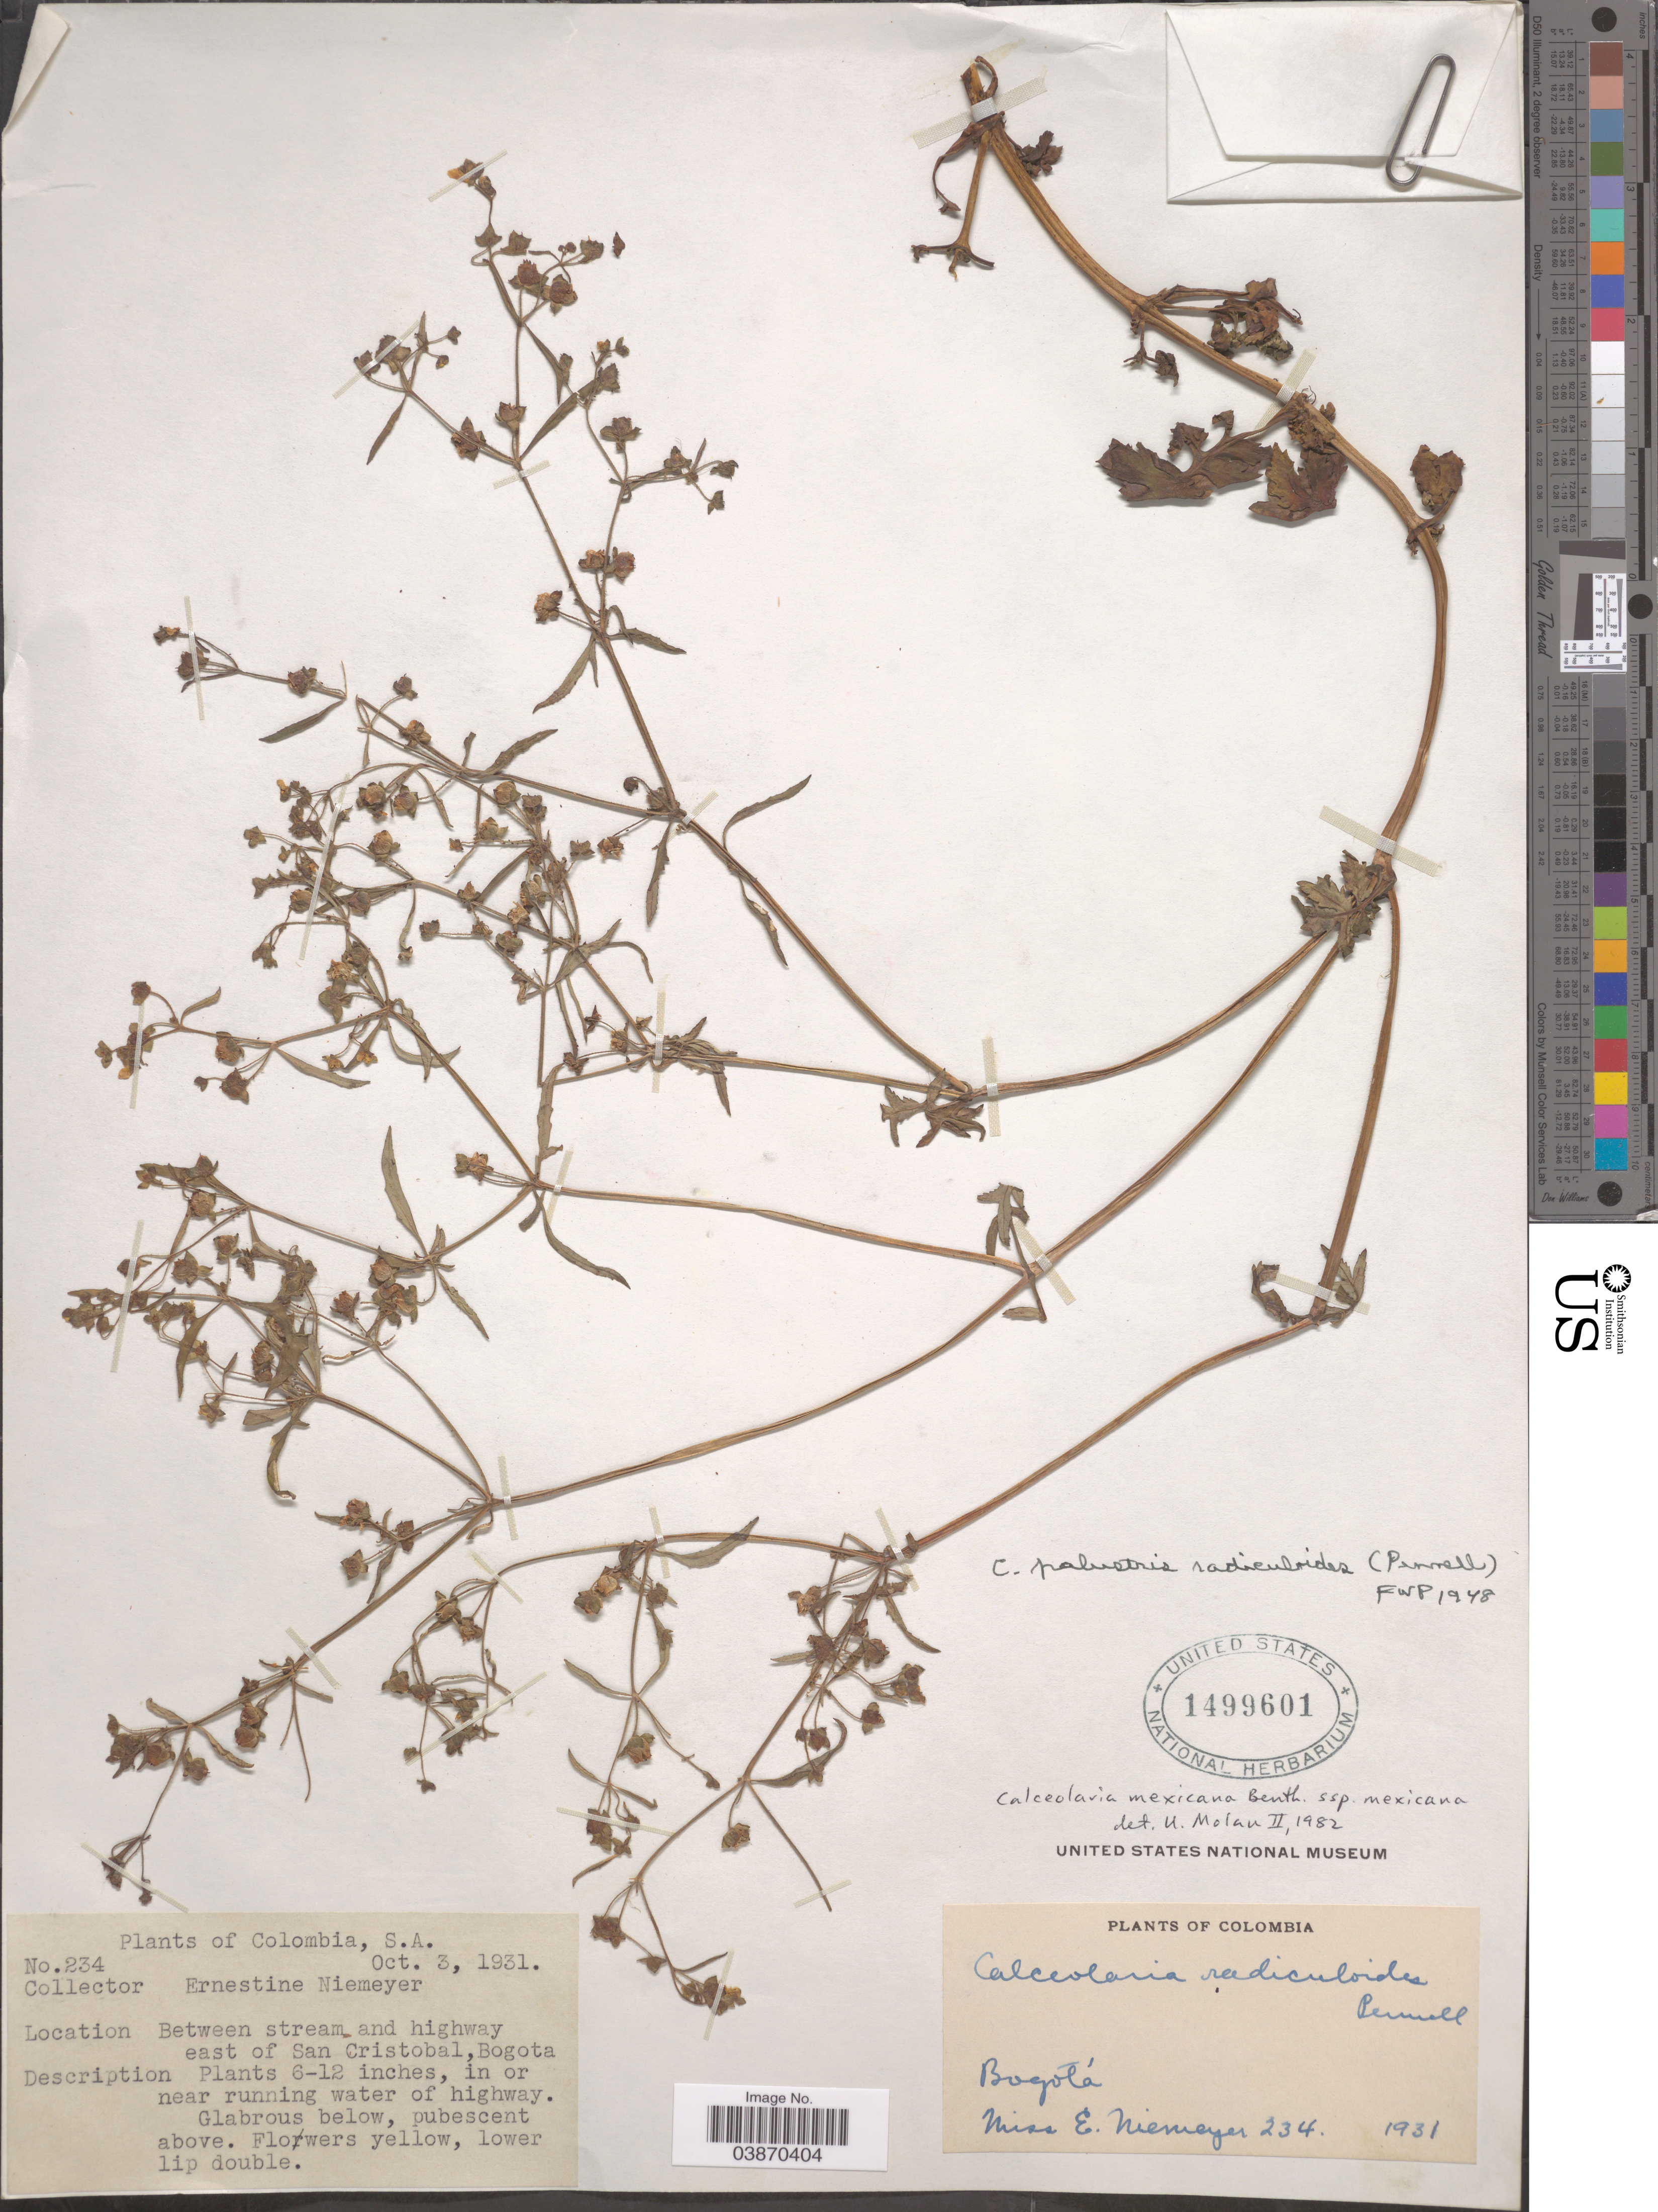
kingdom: Plantae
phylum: Tracheophyta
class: Magnoliopsida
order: Lamiales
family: Calceolariaceae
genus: Calceolaria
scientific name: Calceolaria mexicana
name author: Benth.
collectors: E. H. Niemeyer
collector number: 234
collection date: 1931-10-03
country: Colombia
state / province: Bogota D.C.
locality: Between stream and highway east of San Cristobal. Bogotá.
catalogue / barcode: US 1499601